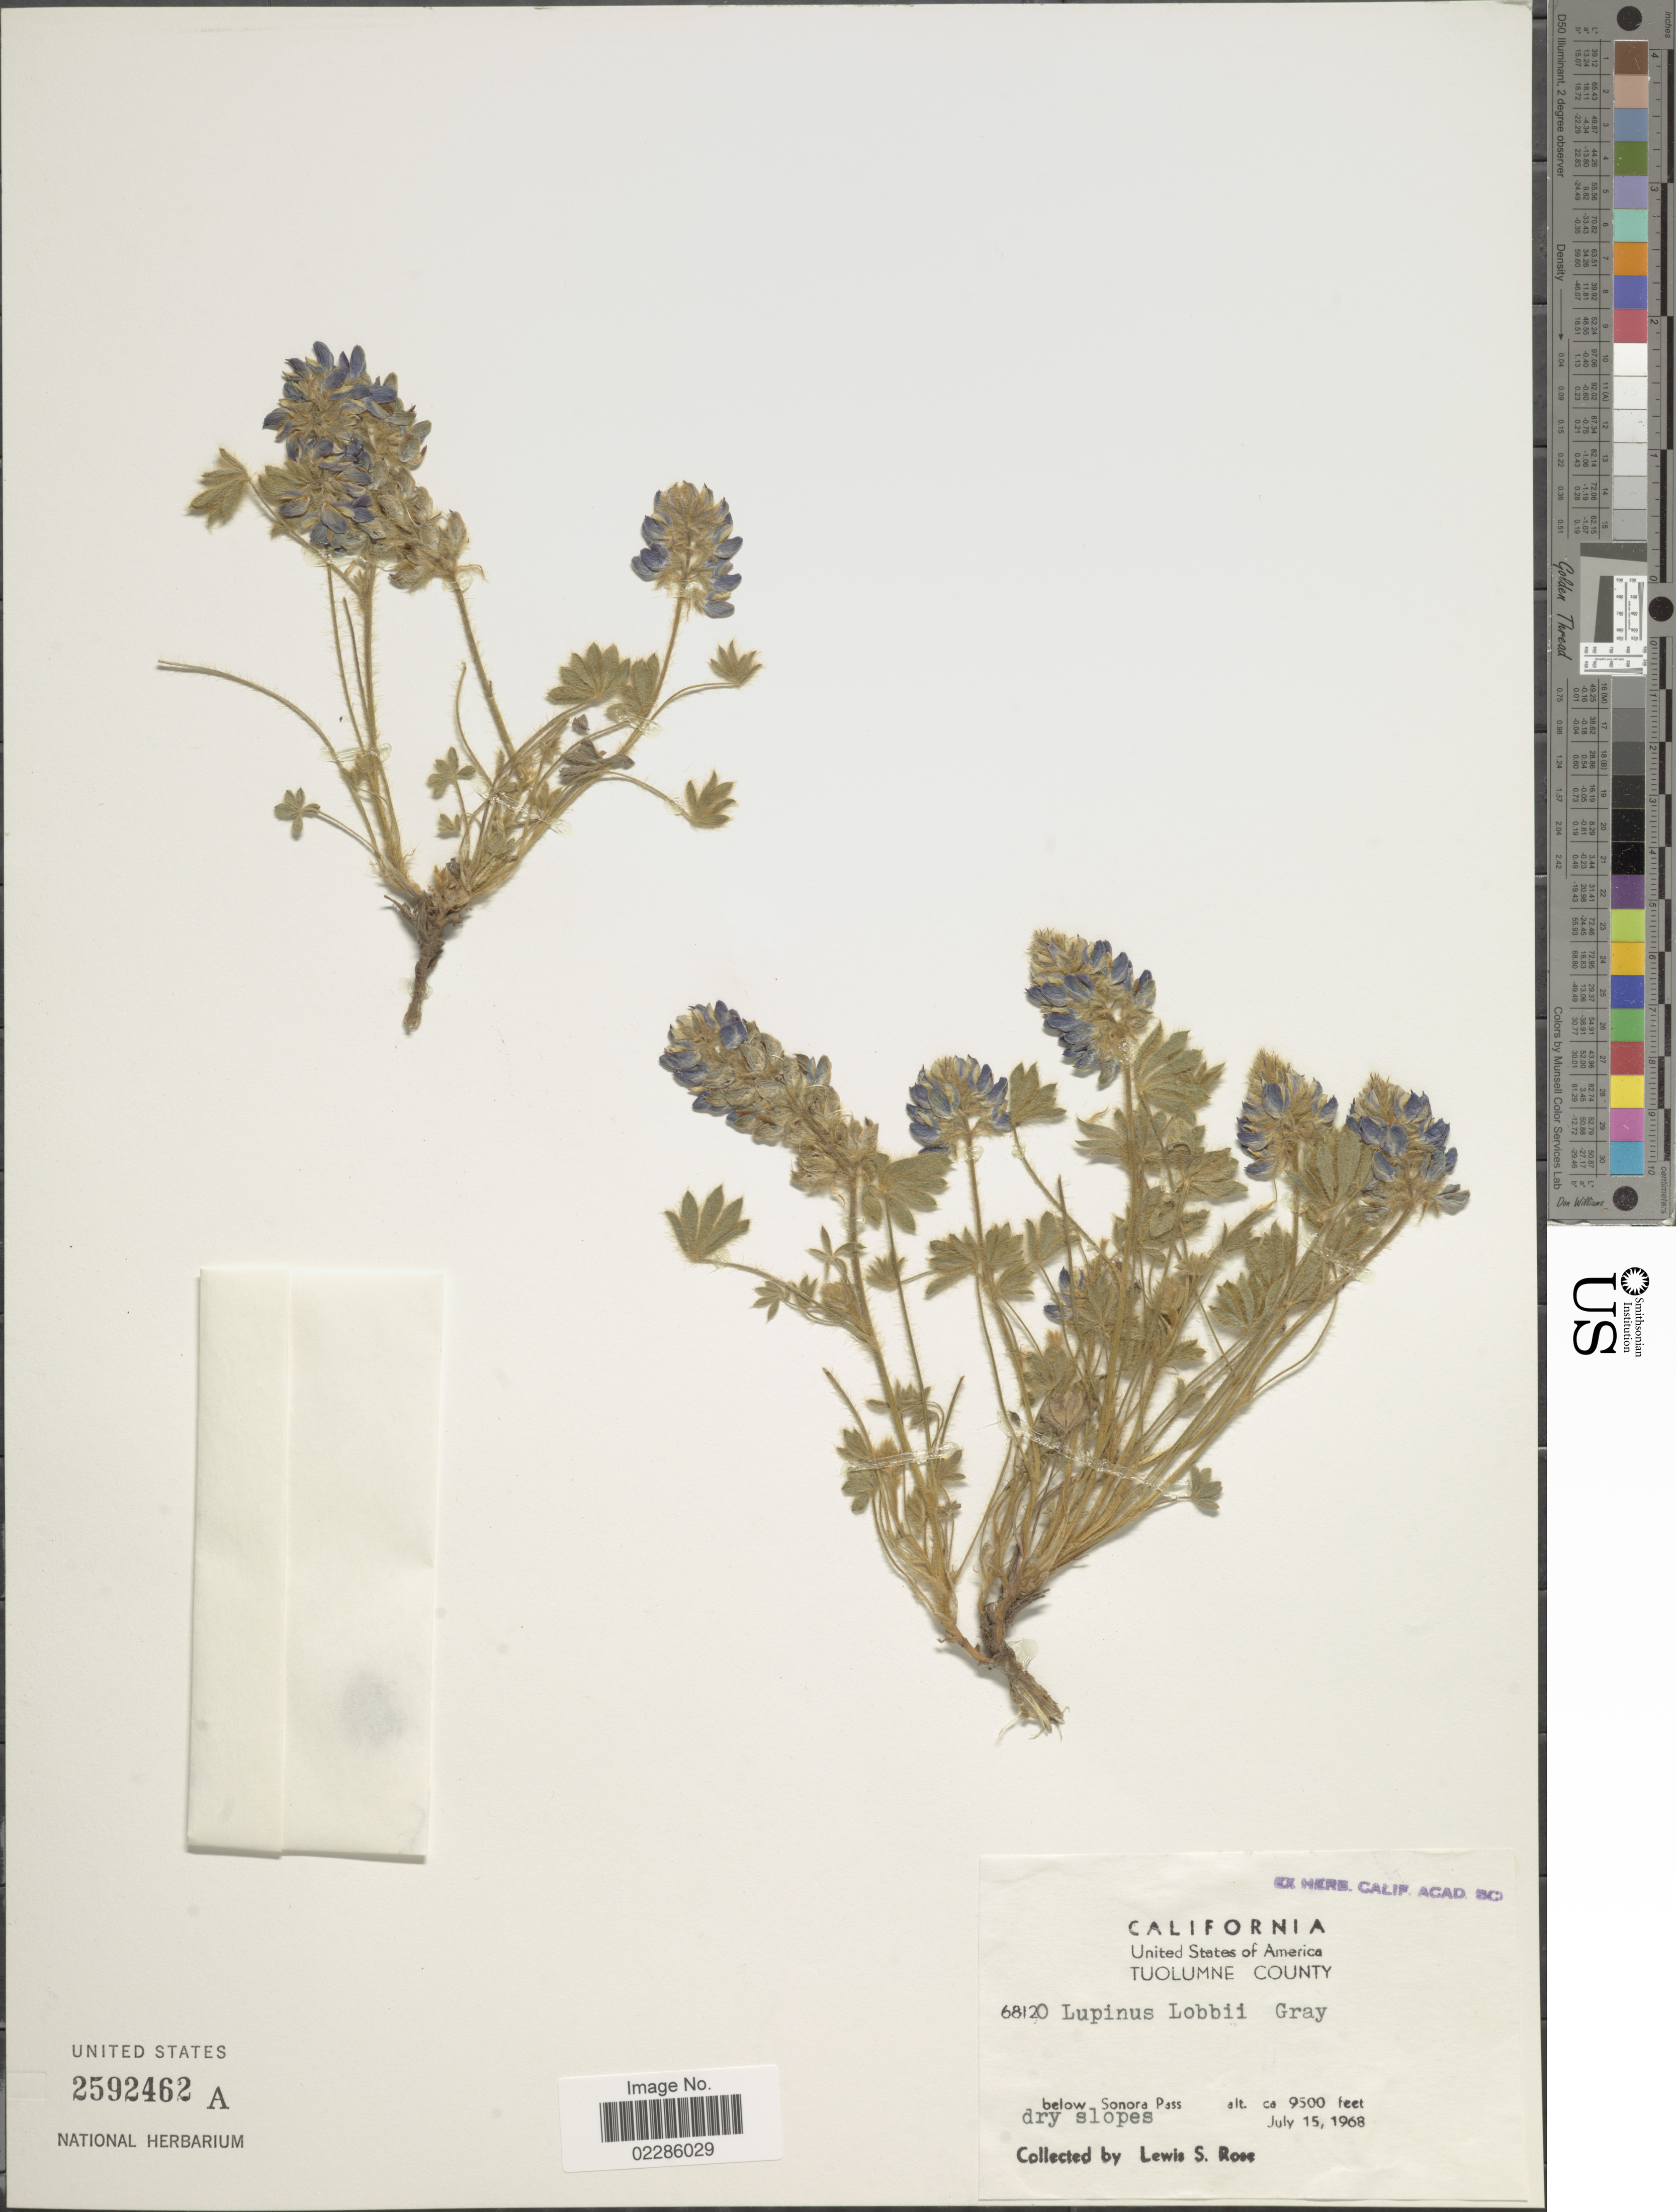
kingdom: Plantae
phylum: Tracheophyta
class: Magnoliopsida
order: Fabales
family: Fabaceae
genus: Lupinus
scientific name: Lupinus lobbii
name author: (S. Watson) A. Gray ex Greene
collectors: L. S. Rose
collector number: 68120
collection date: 1968-07-15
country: United States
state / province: California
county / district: Tuolumne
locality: Tuolumne County, below Sonora Pass, dry slopes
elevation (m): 2896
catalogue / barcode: US 2592462A